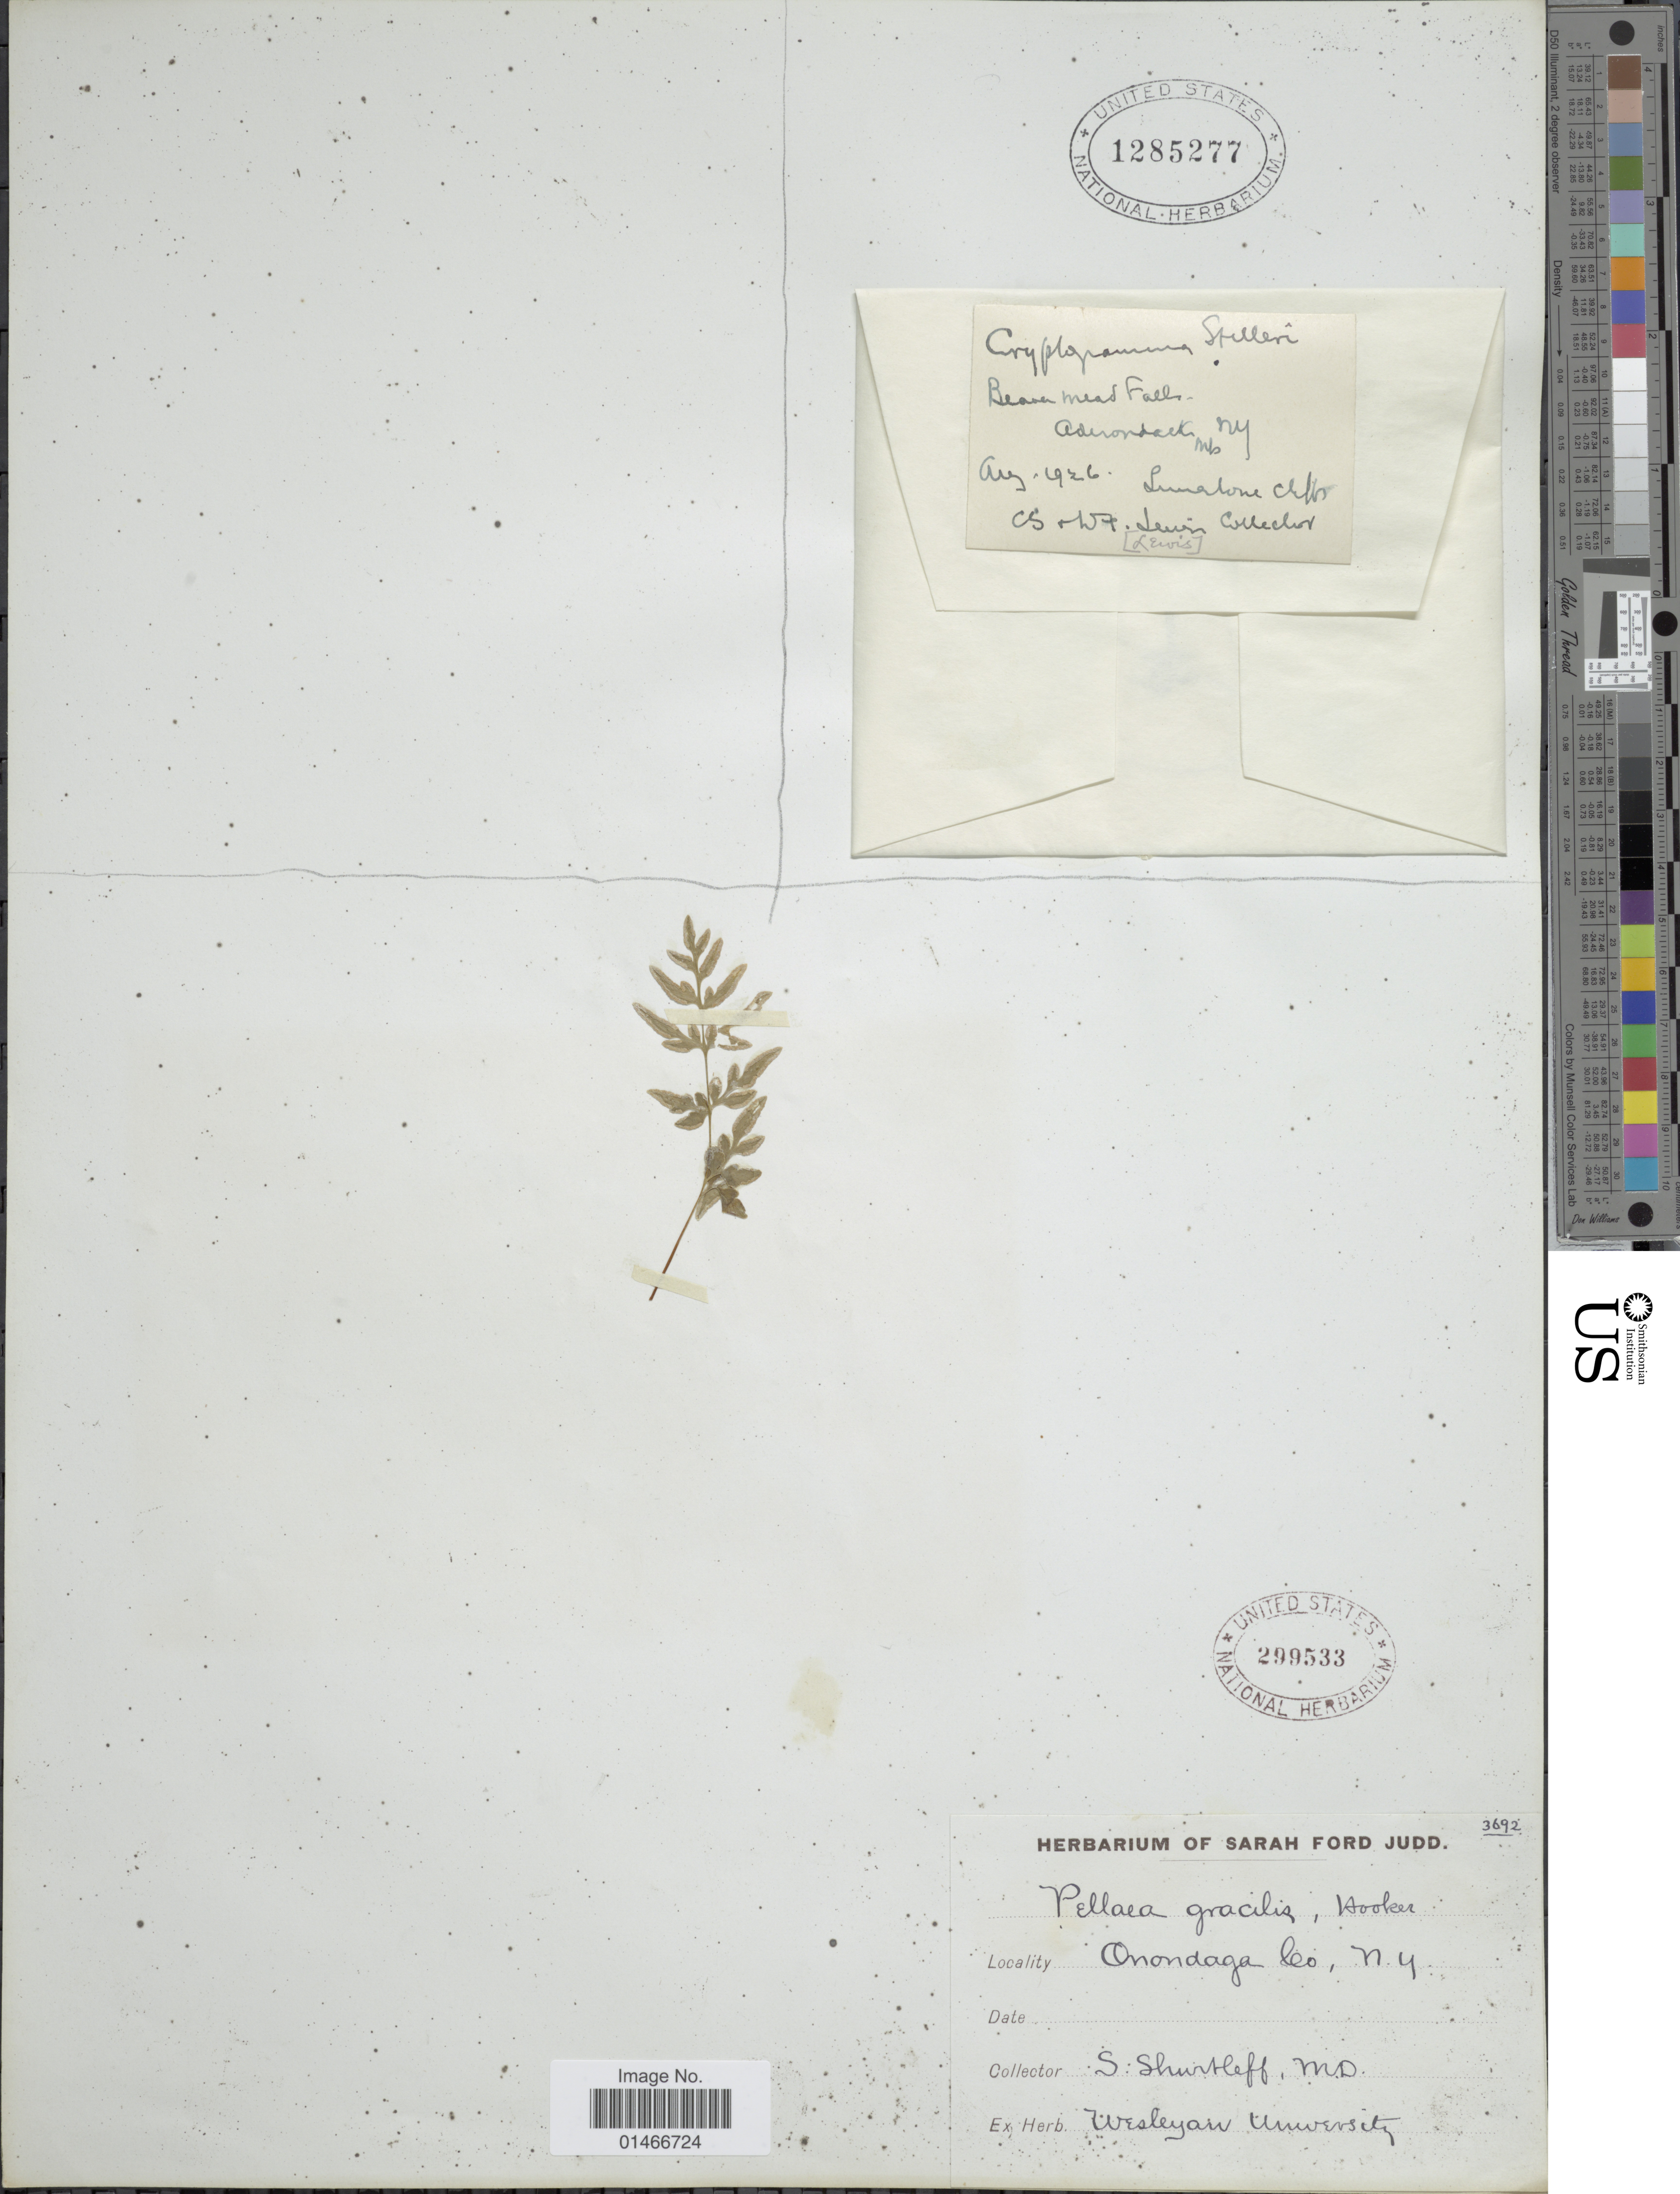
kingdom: Plantae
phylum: Tracheophyta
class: Polypodiopsida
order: Polypodiales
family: Pteridaceae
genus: Cryptogramma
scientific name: Cryptogramma stelleri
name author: (S.G. Gmel.) Prantl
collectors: C. Lewis & W. Lewis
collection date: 1926-08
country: United States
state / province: New York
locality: Beaver mead Falls. Adirondack Mts. NY Limestone cliffs.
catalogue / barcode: US 1285277-2